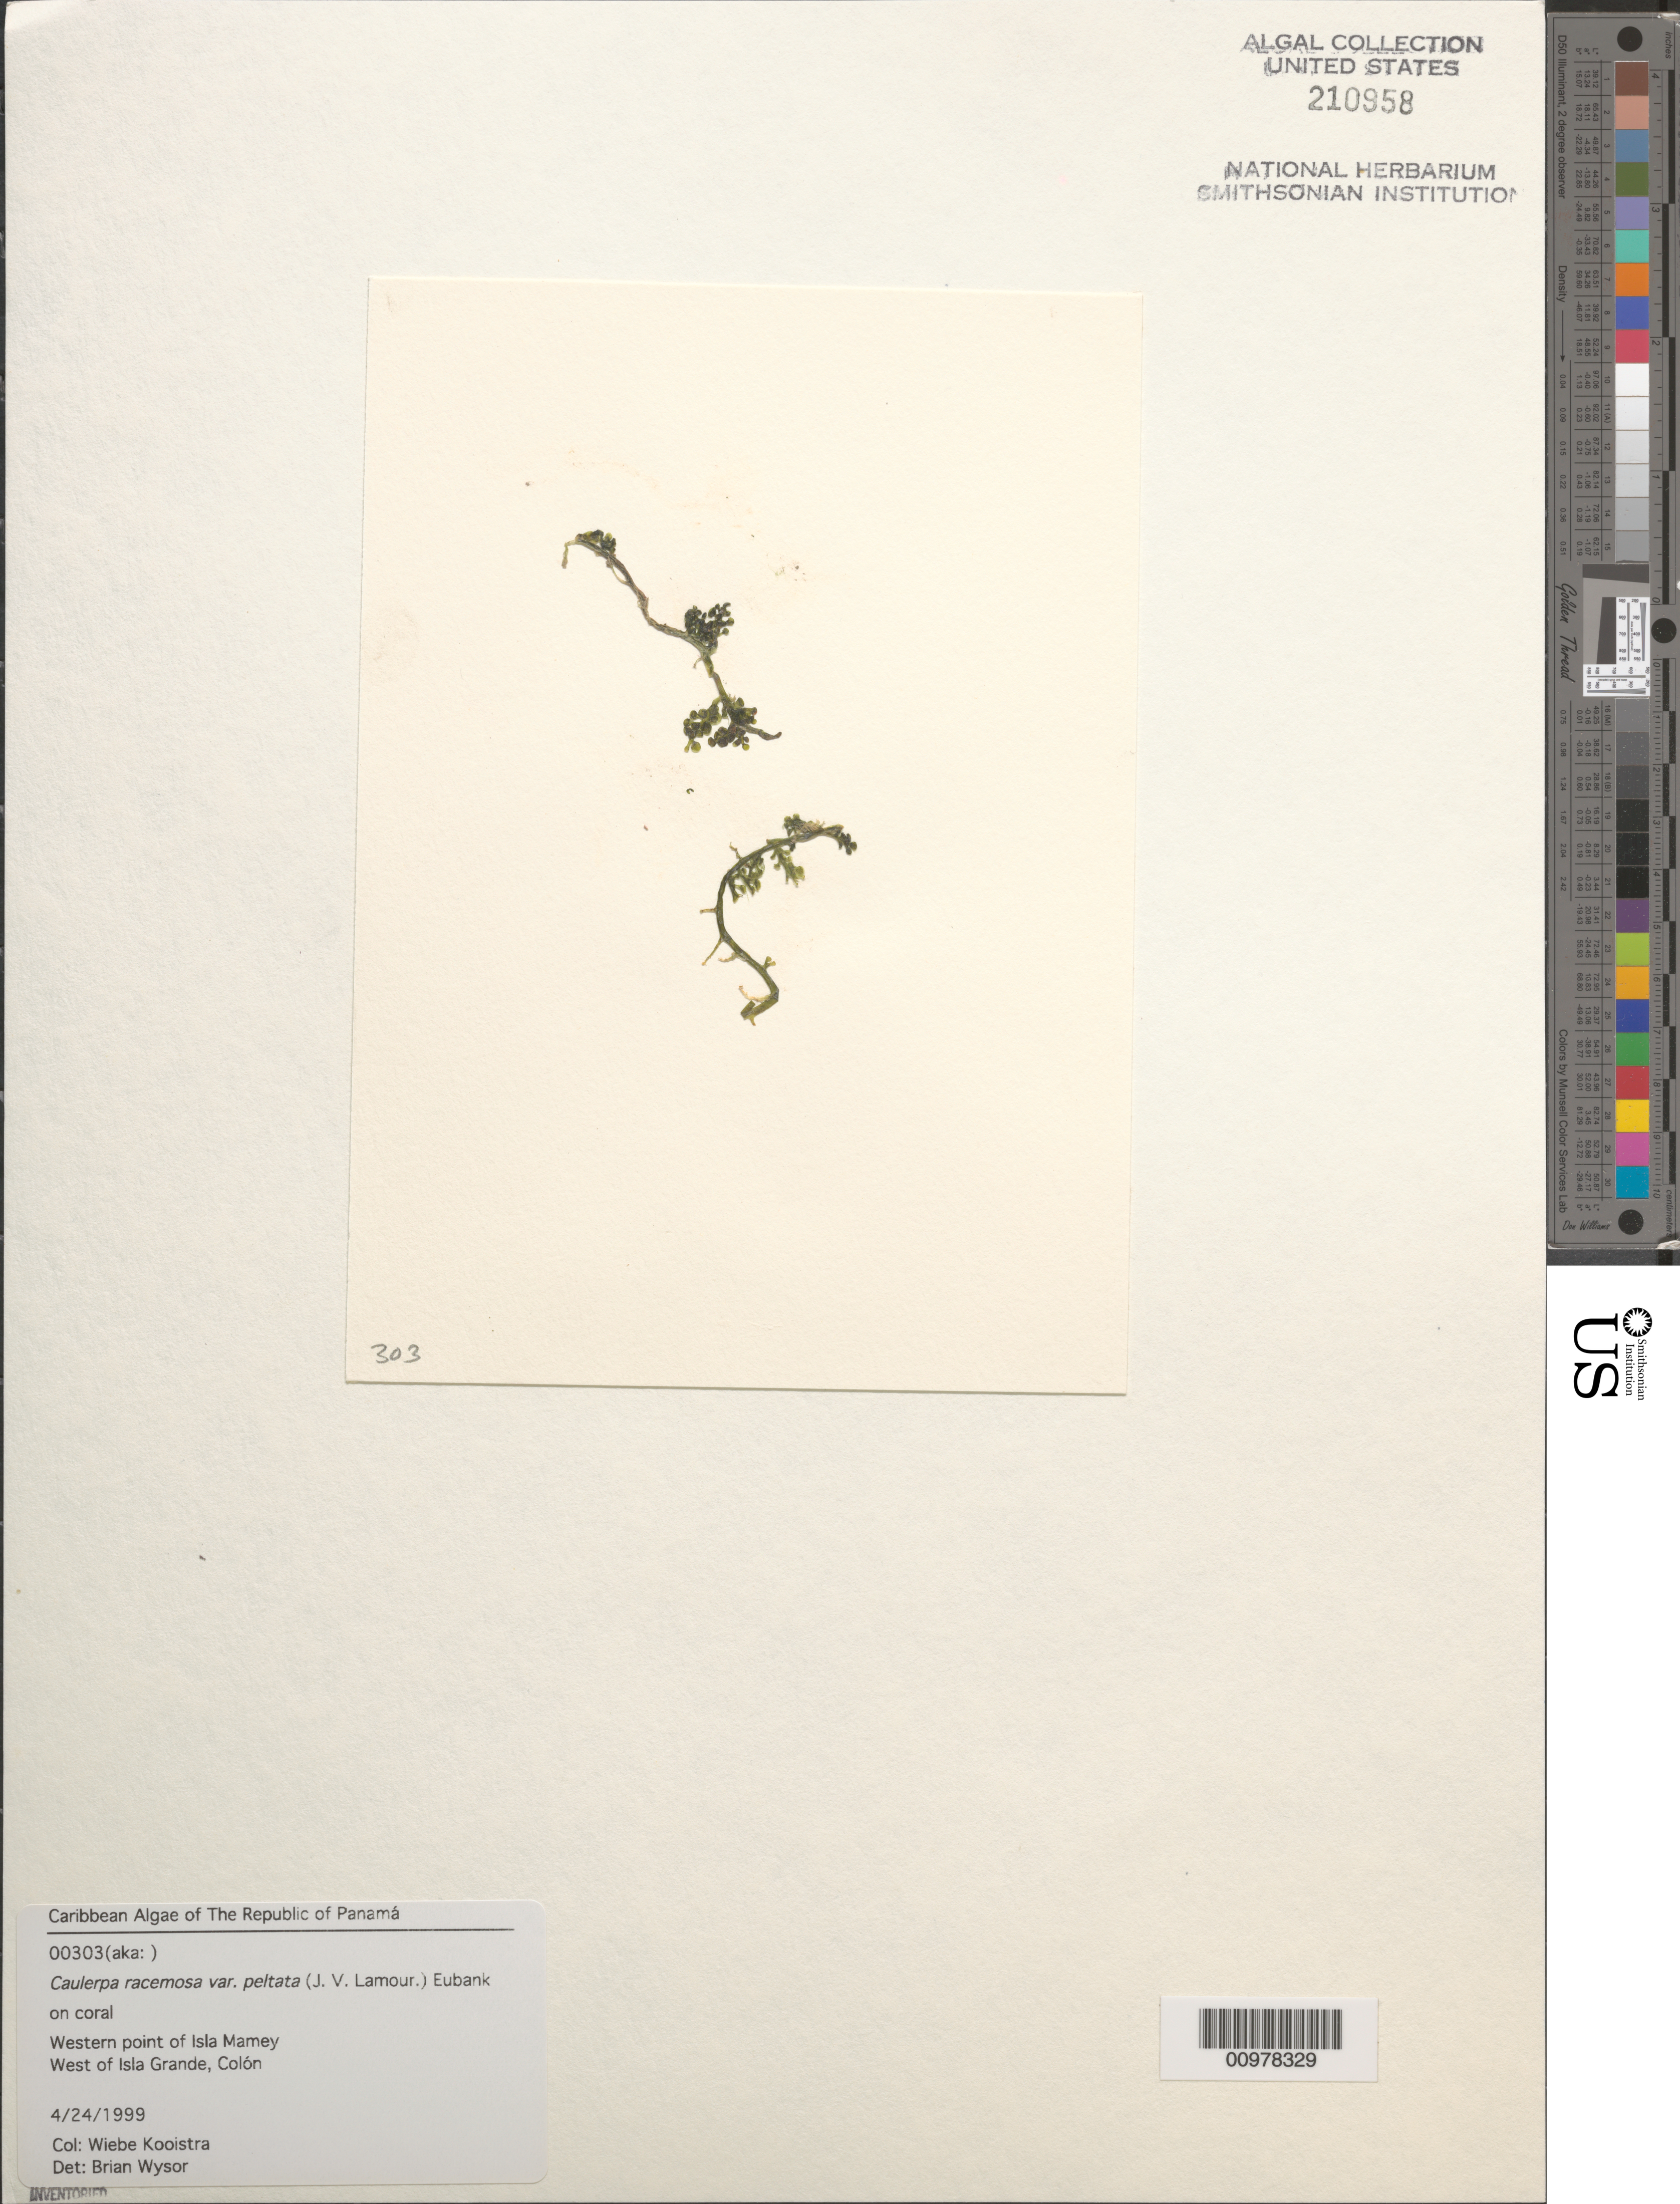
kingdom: Plantae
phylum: Chlorophyta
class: Ulvophyceae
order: Bryopsidales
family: Caulerpaceae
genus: Caulerpa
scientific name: Caulerpa racemosa var. peltata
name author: (J.V.Lamouroux) Eubank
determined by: Wysor, B.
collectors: W. Kooistra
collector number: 00303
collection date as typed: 24 Apr 1999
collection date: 1999-04-24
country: Panama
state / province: Colón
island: Marney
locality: Western point of Isla Marney, west of Isla Grande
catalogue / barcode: US 210958